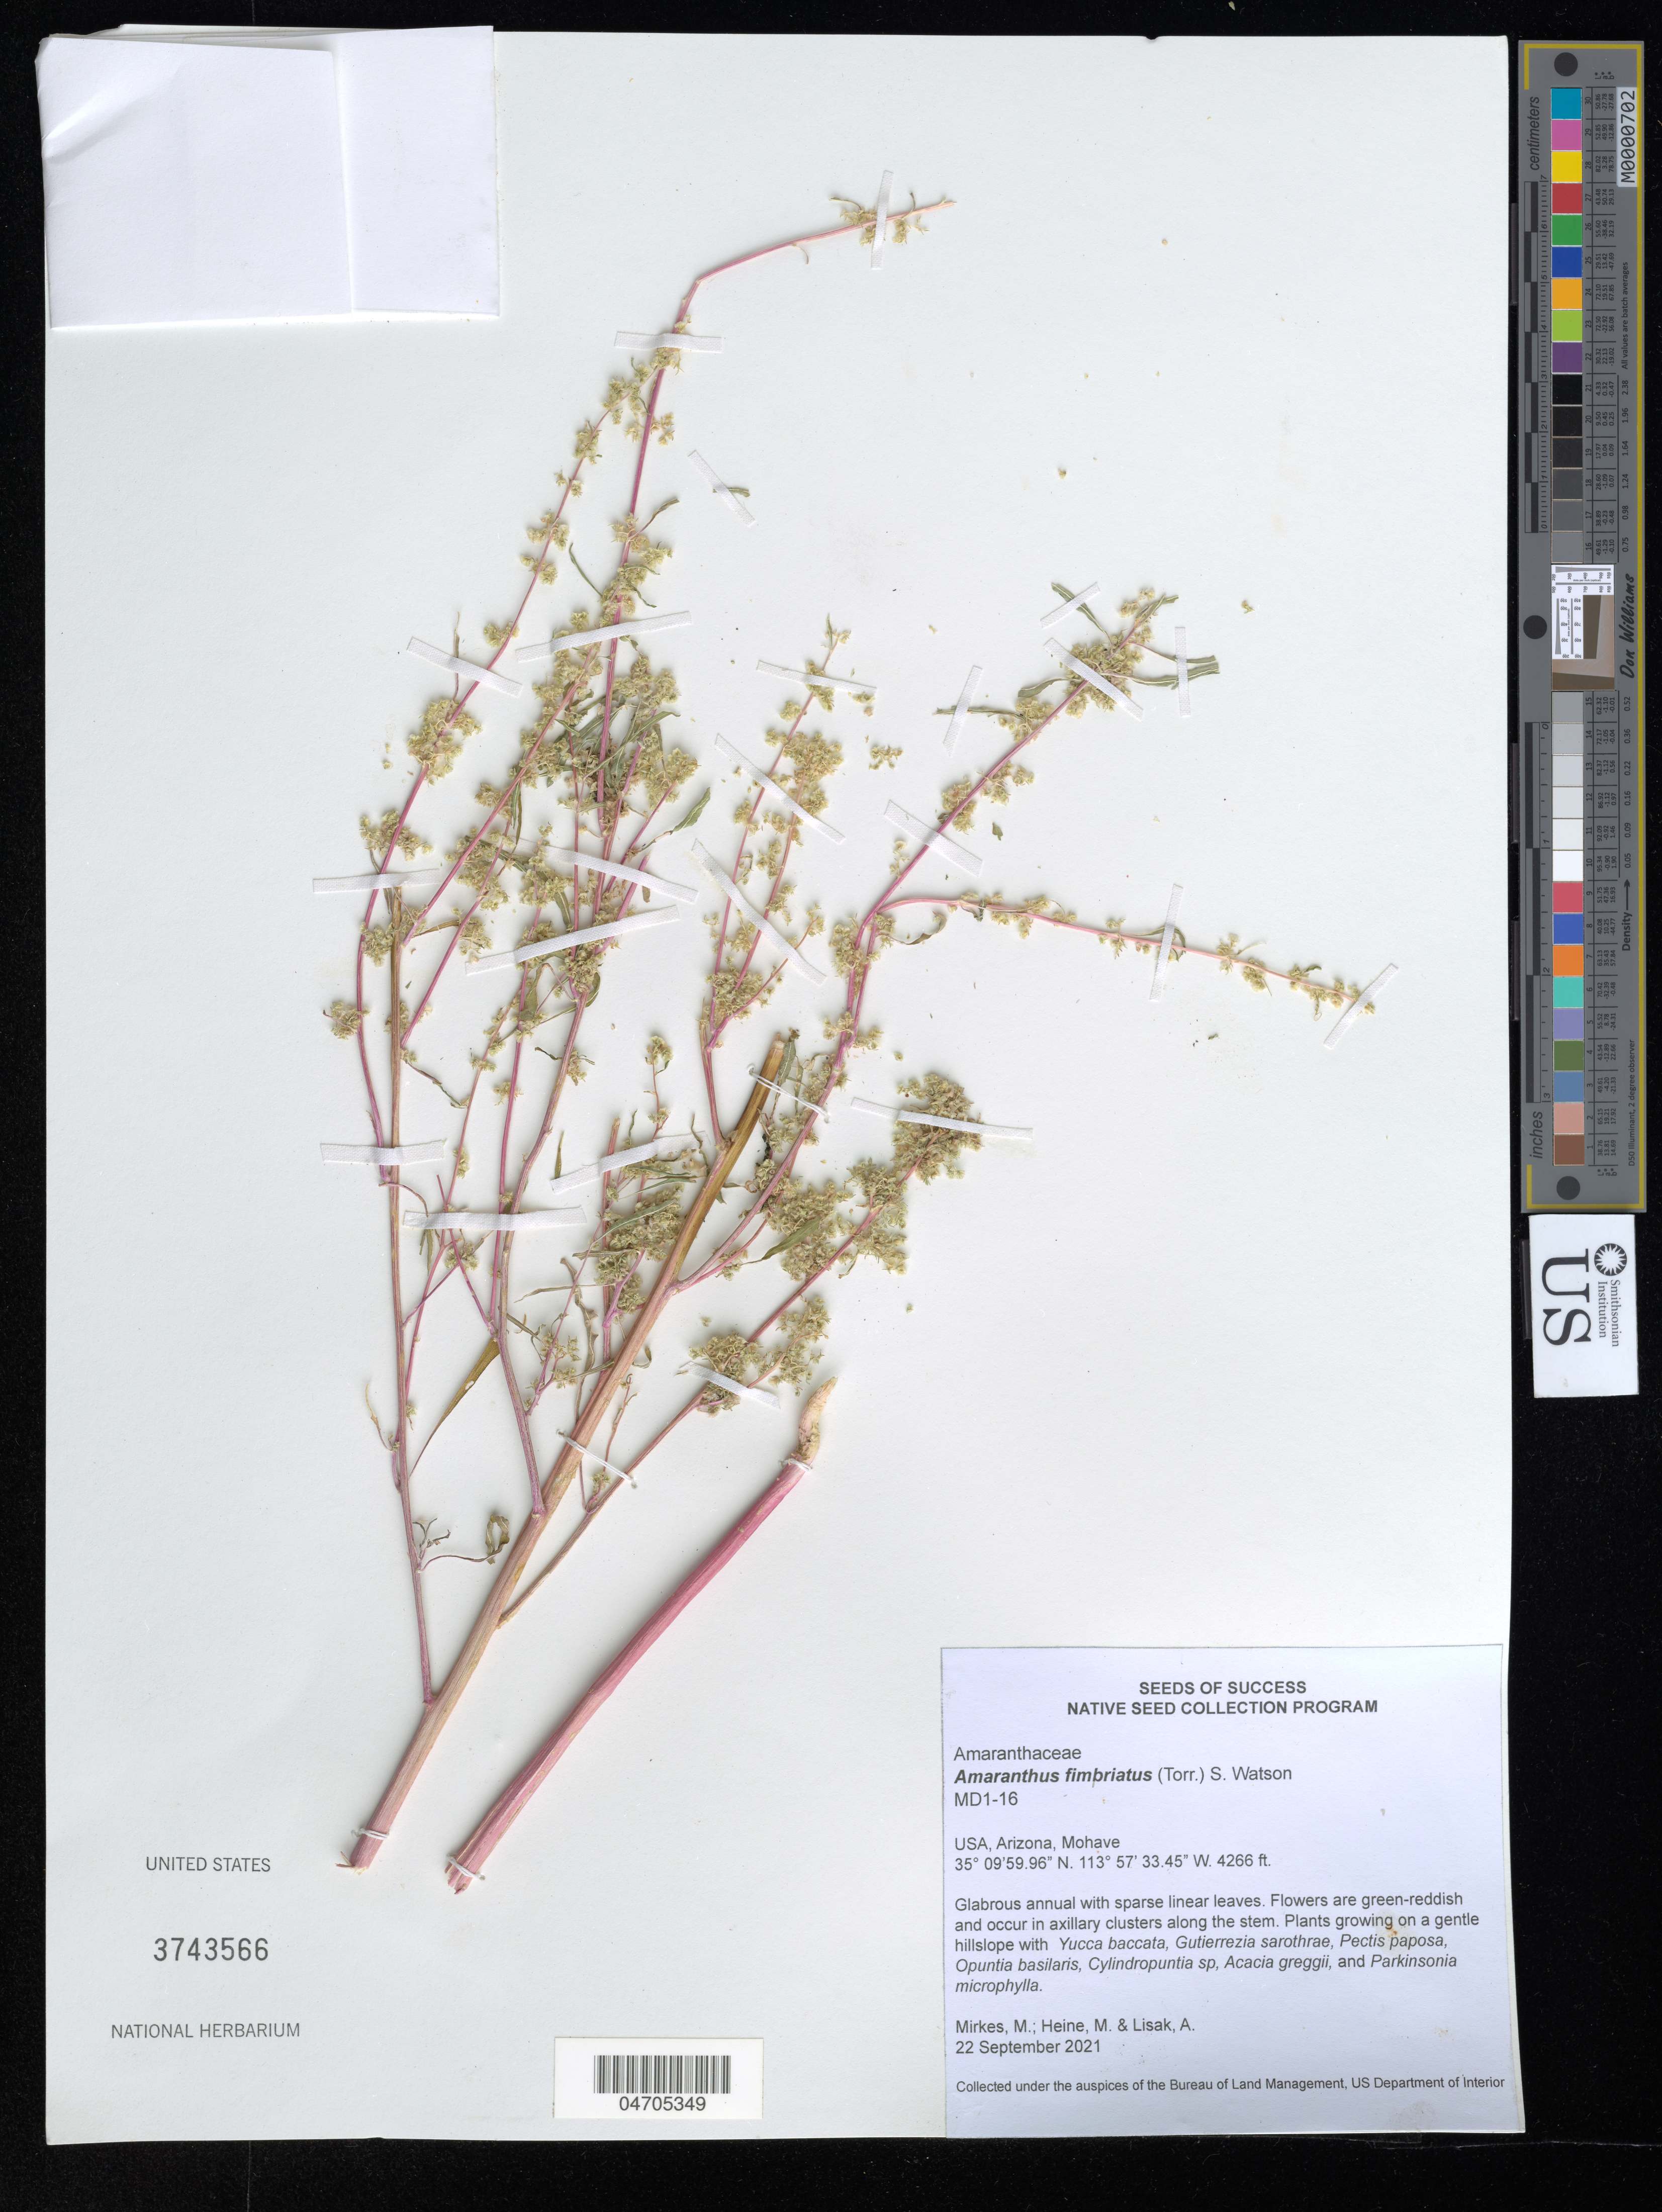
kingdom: Plantae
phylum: Tracheophyta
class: Magnoliopsida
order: Caryophyllales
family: Amaranthaceae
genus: Amaranthus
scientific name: Amaranthus fimbriatus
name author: (Torr.) Benth. ex S. Watson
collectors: M. Mirkes, M. Heine & A. Lisak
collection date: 2021-09-22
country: United States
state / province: Arizona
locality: Mohave.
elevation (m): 1300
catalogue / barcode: US 3743566